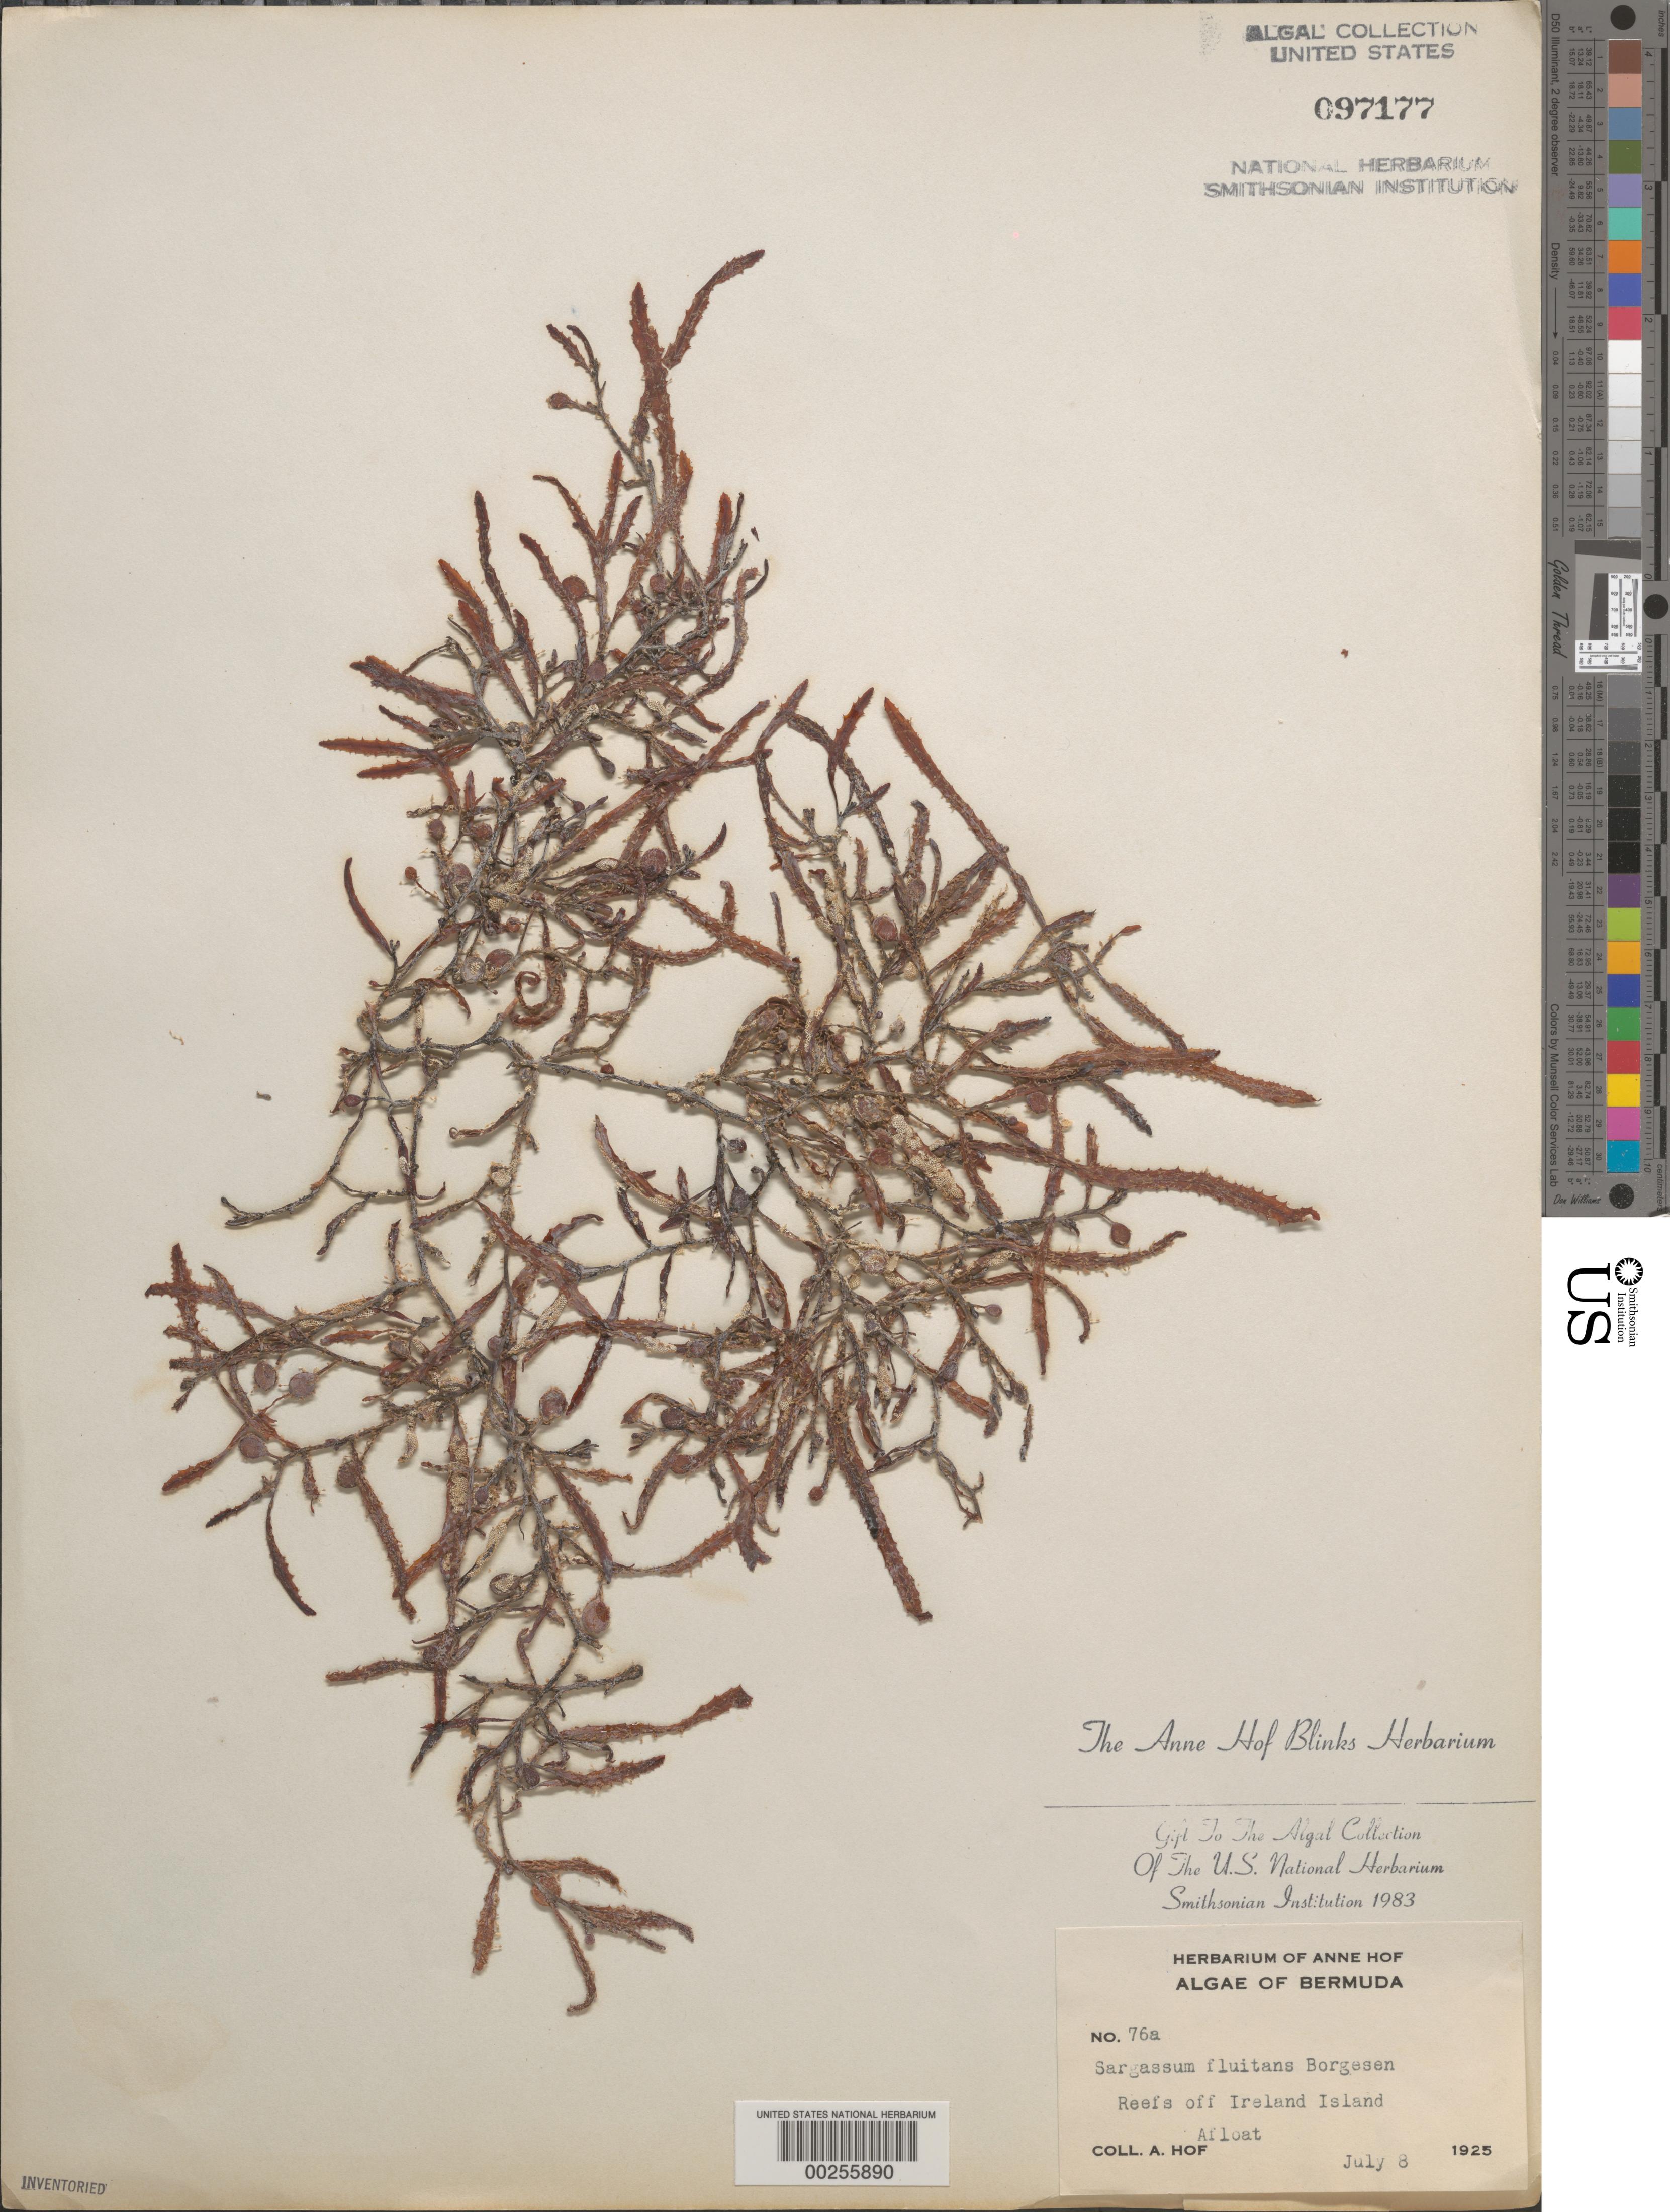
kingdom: Chromista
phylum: Ochrophyta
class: Phaeophyceae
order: Fucales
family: Sargassaceae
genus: Sargassum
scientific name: Sargassum fluitans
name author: (Børgesen) Børgesen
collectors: A. Blinks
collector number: AHB 76a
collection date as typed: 08 Jul 1925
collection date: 1925-07-08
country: Bermuda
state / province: Sandys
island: Ireland Island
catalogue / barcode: US 97177